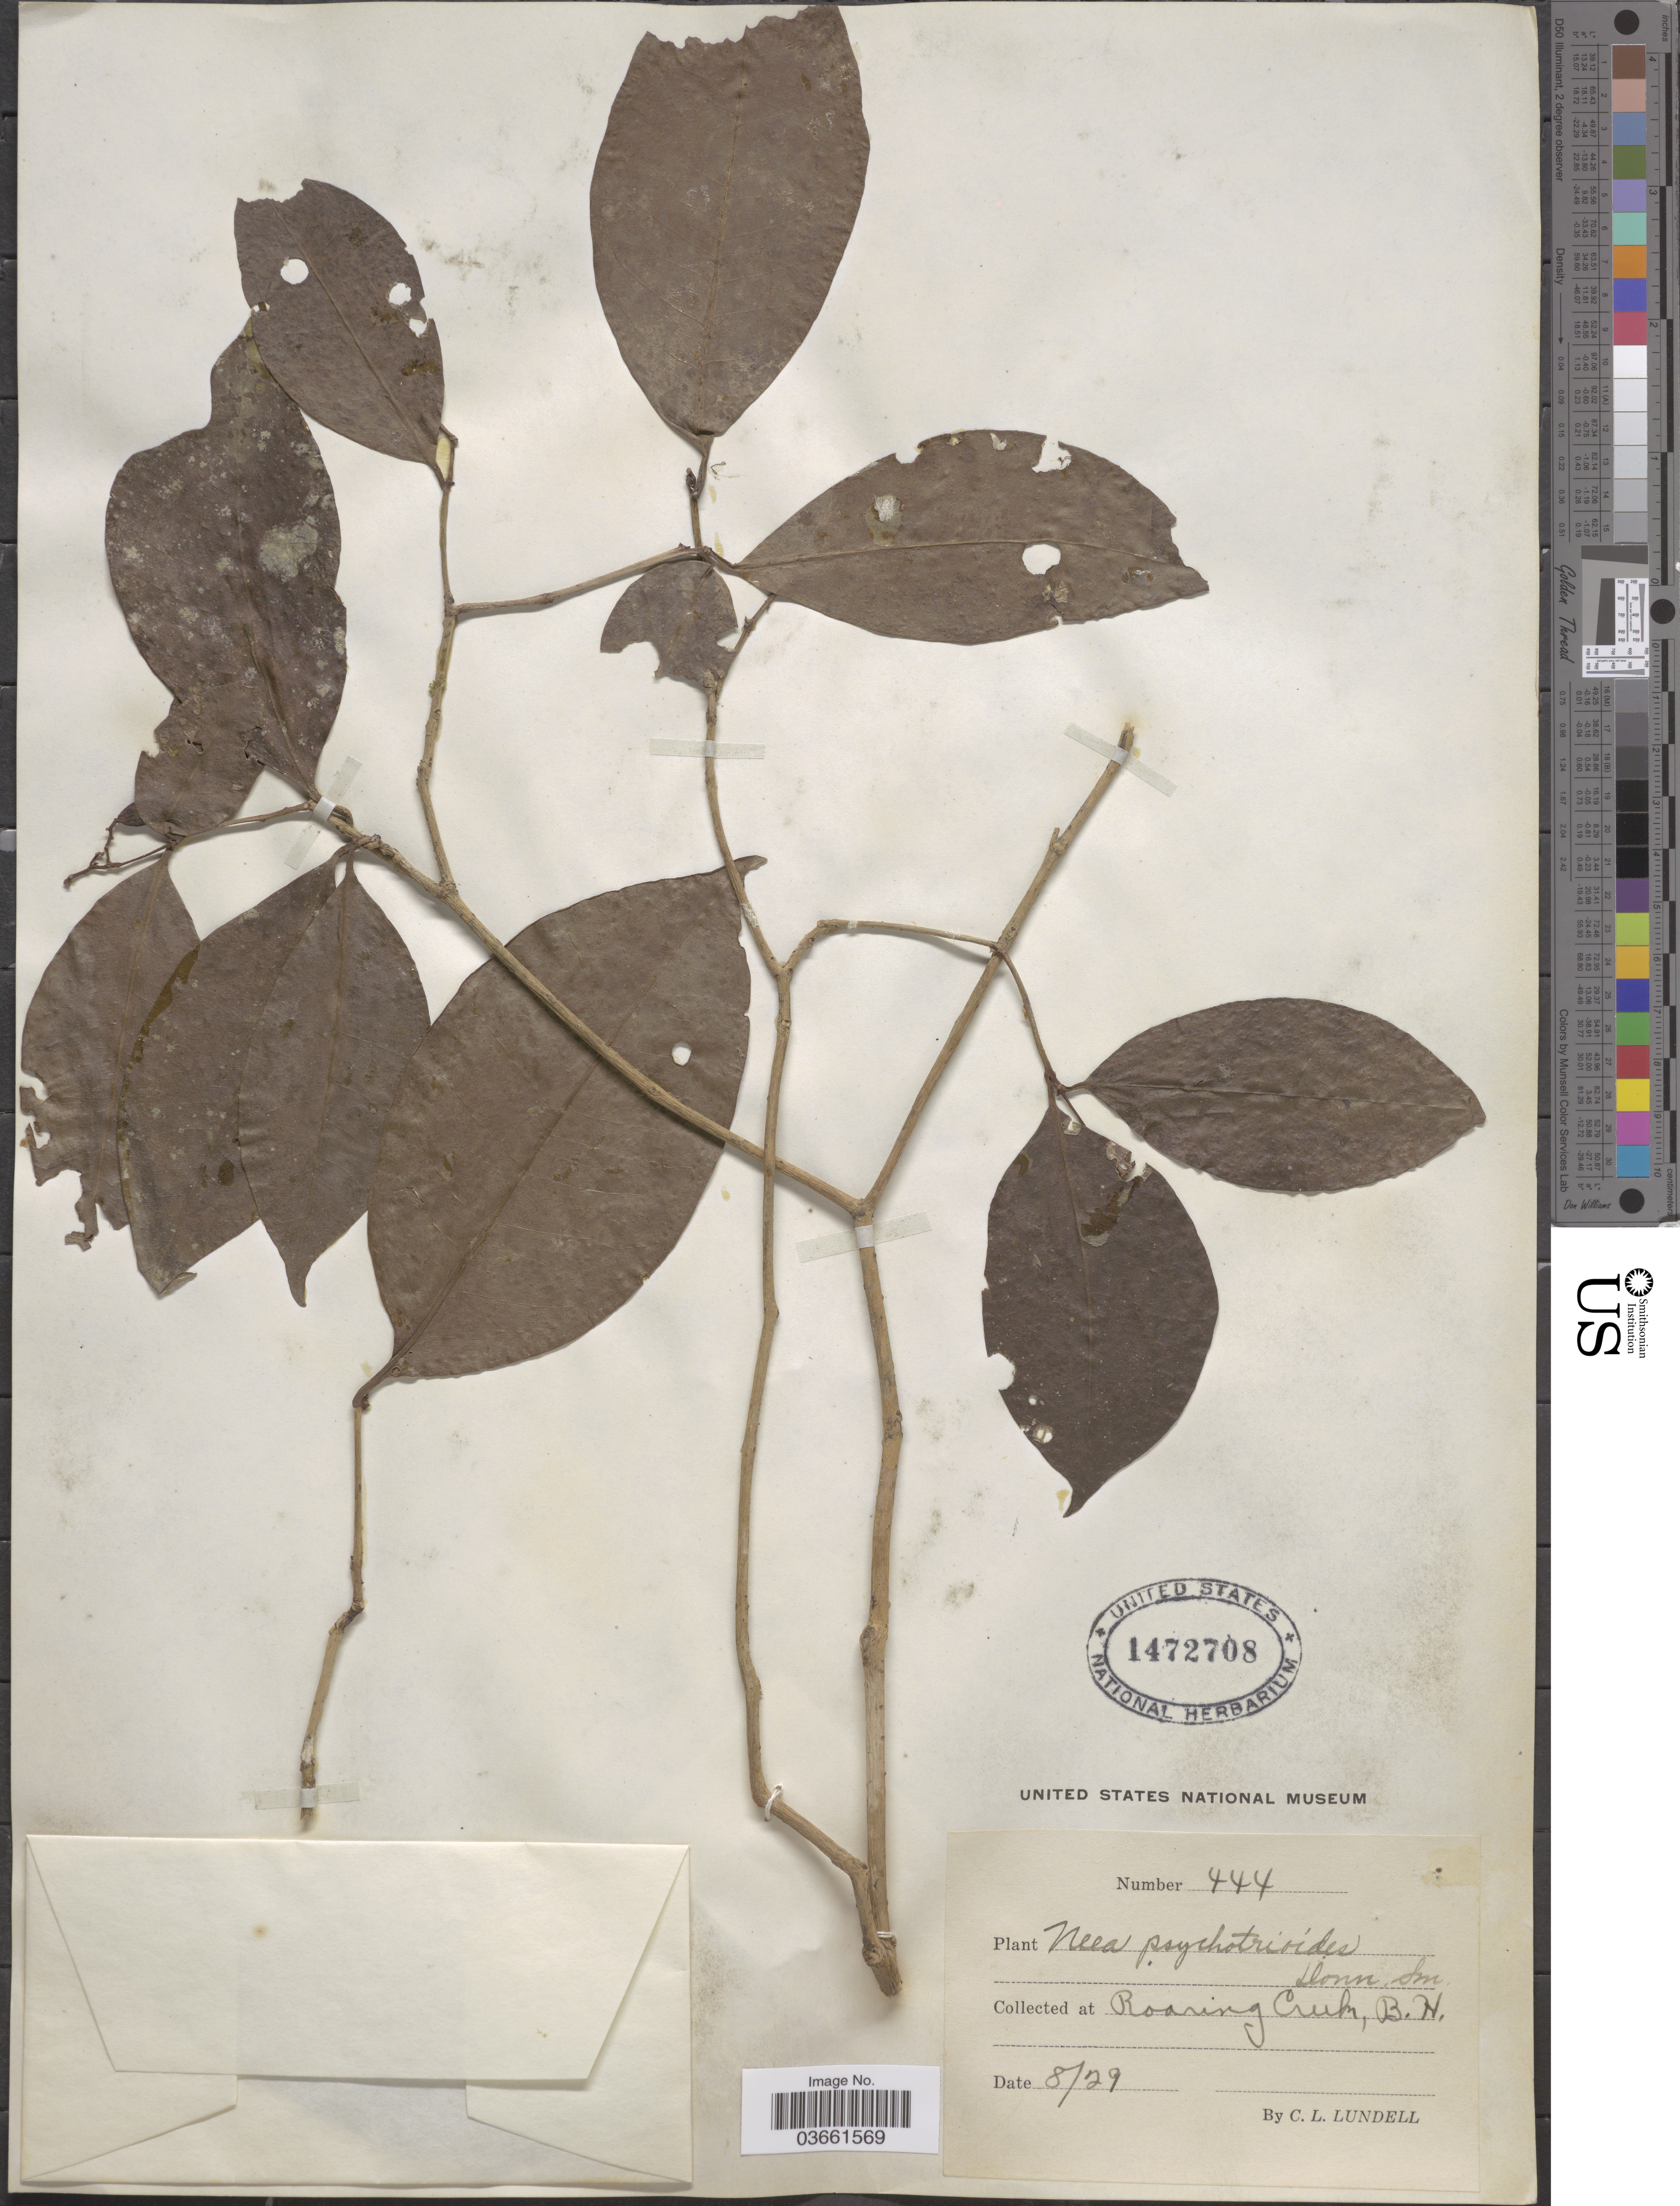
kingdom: Plantae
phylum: Tracheophyta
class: Magnoliopsida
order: Caryophyllales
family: Nyctaginaceae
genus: Neea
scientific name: Neea psychotrioides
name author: Donn. Sm.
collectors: C. L. Lundell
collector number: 444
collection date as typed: Transcribed d/m/y: /8/29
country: Belize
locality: Roaring Creek, B.H.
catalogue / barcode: US 1472708